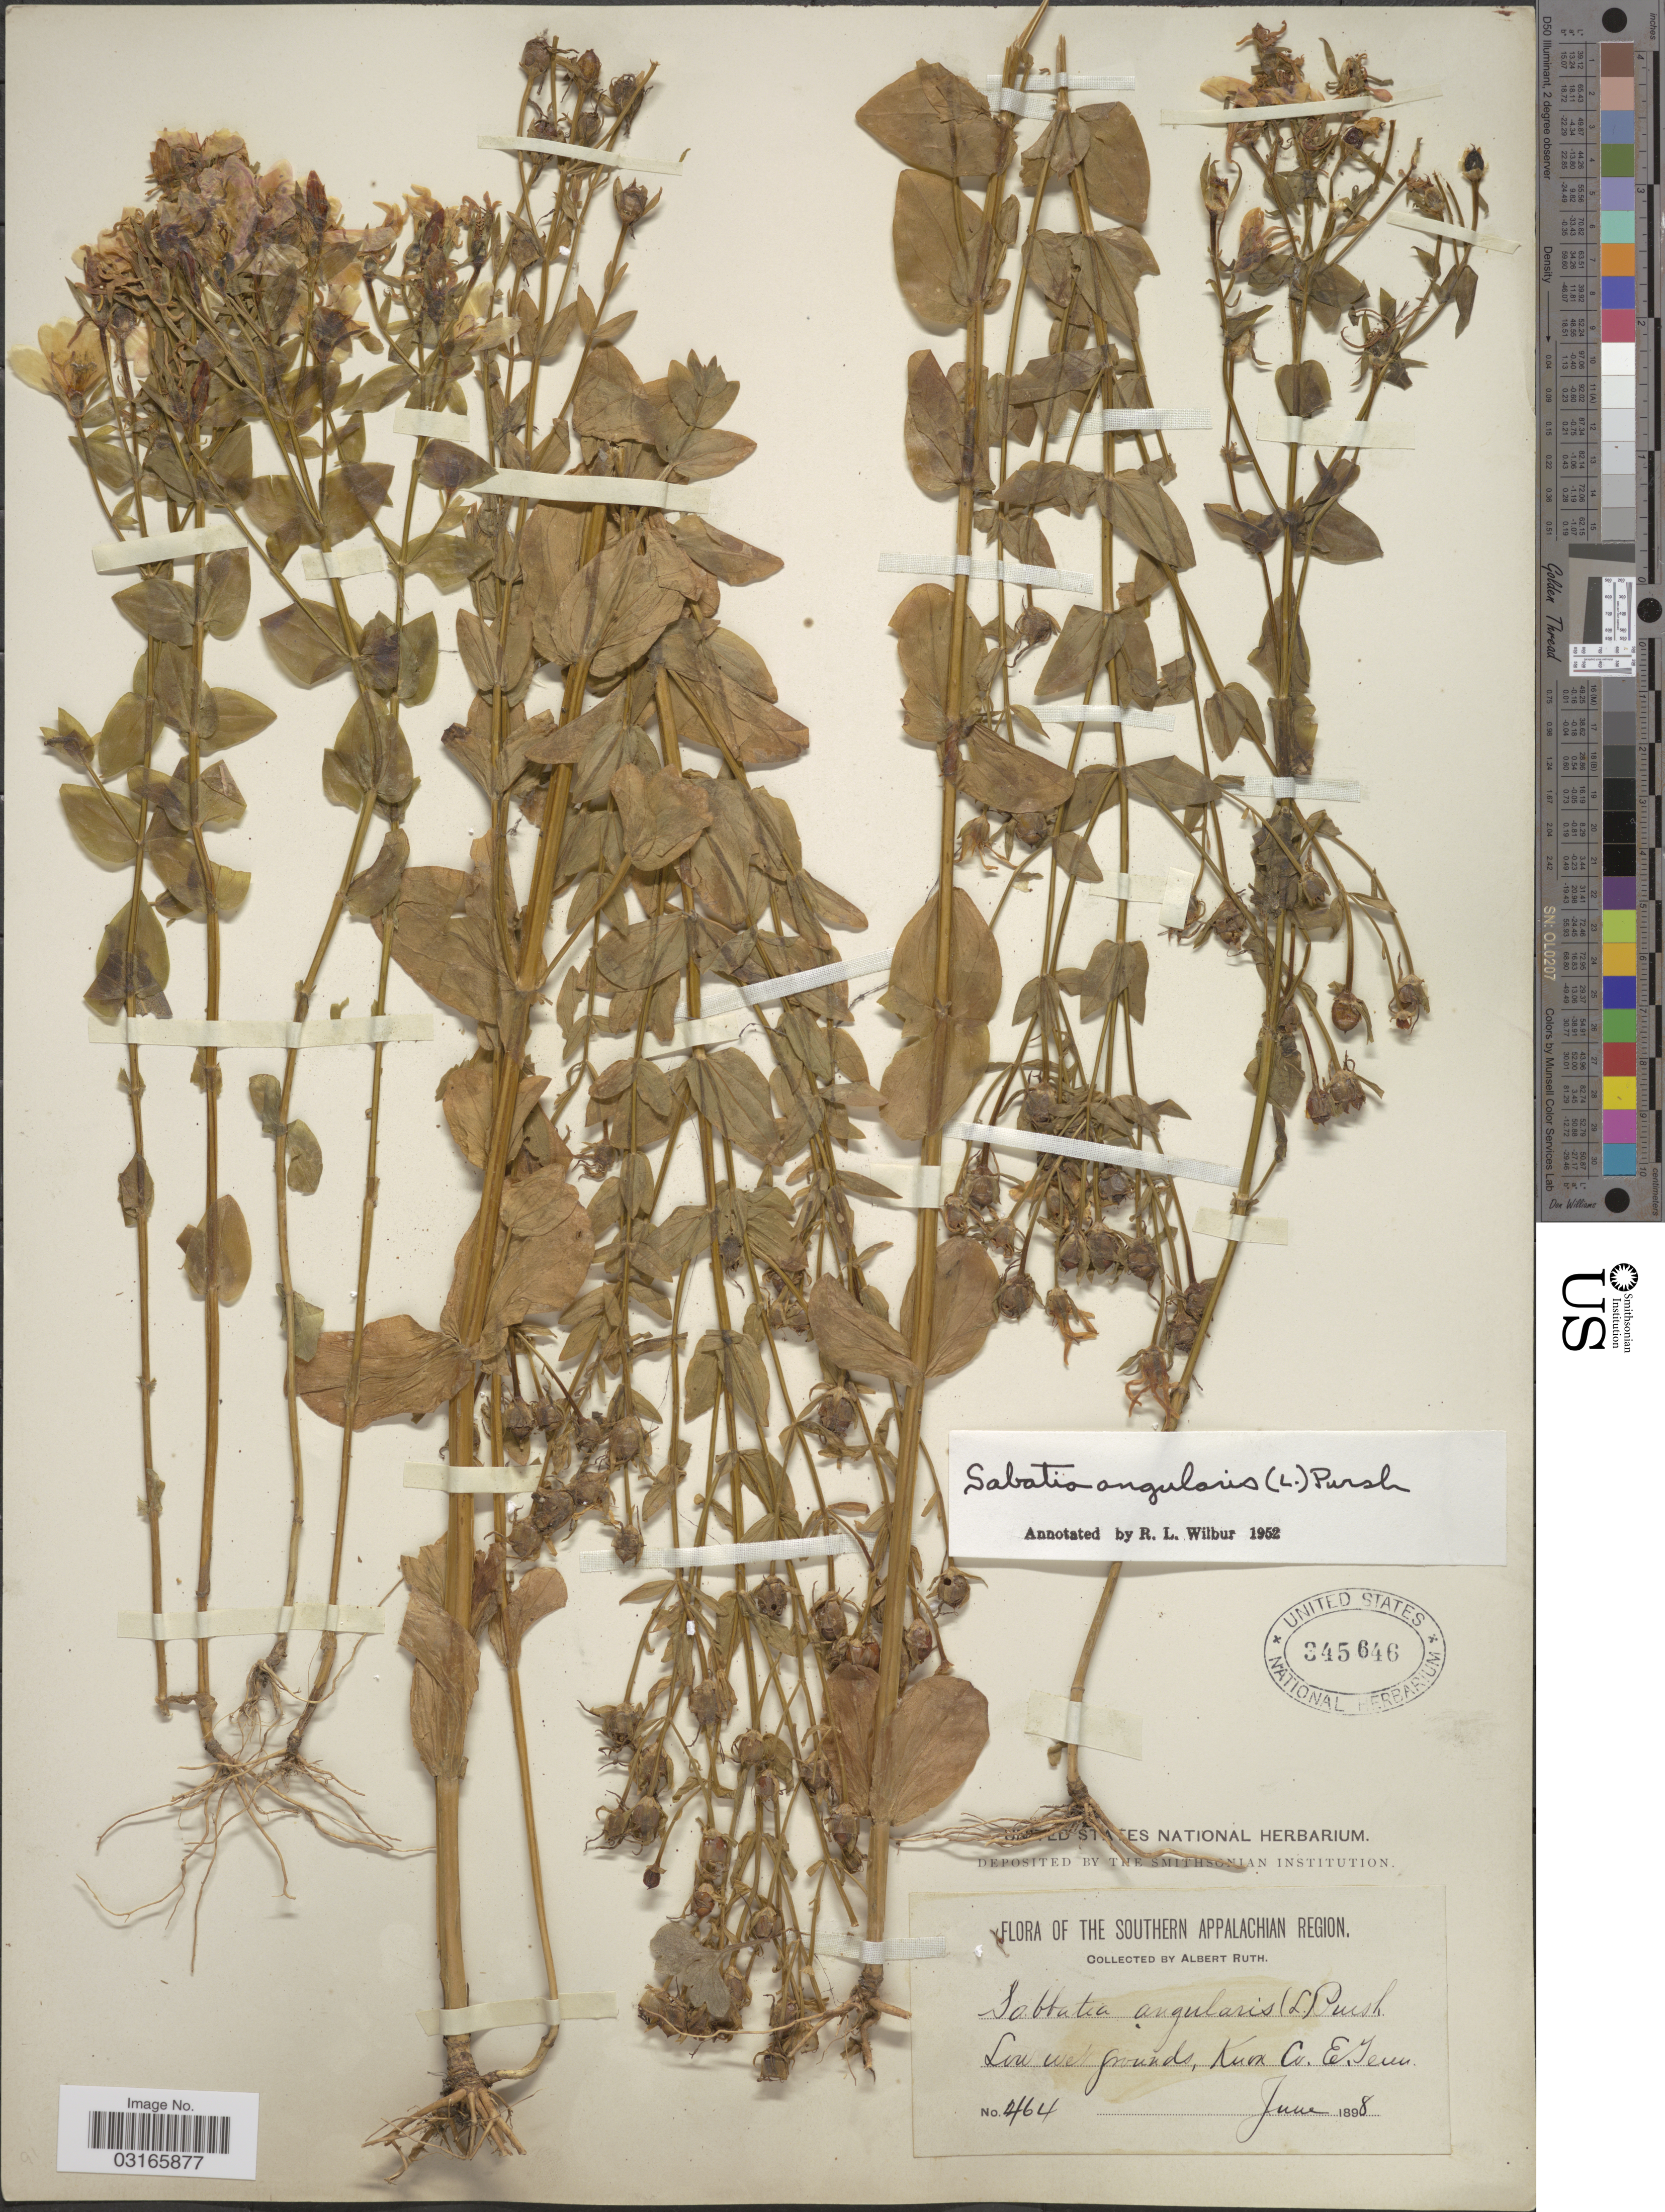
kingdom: Plantae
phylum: Tracheophyta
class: Magnoliopsida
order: Gentianales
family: Gentianaceae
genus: Sabatia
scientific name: Sabatia angularis (L.) Pursh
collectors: A. Ruth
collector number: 464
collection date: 1898-06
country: United States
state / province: Tennessee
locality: The Southern Applachian Region, Low wet grounds, Knox Co., E. Tenn.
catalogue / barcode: US 345646